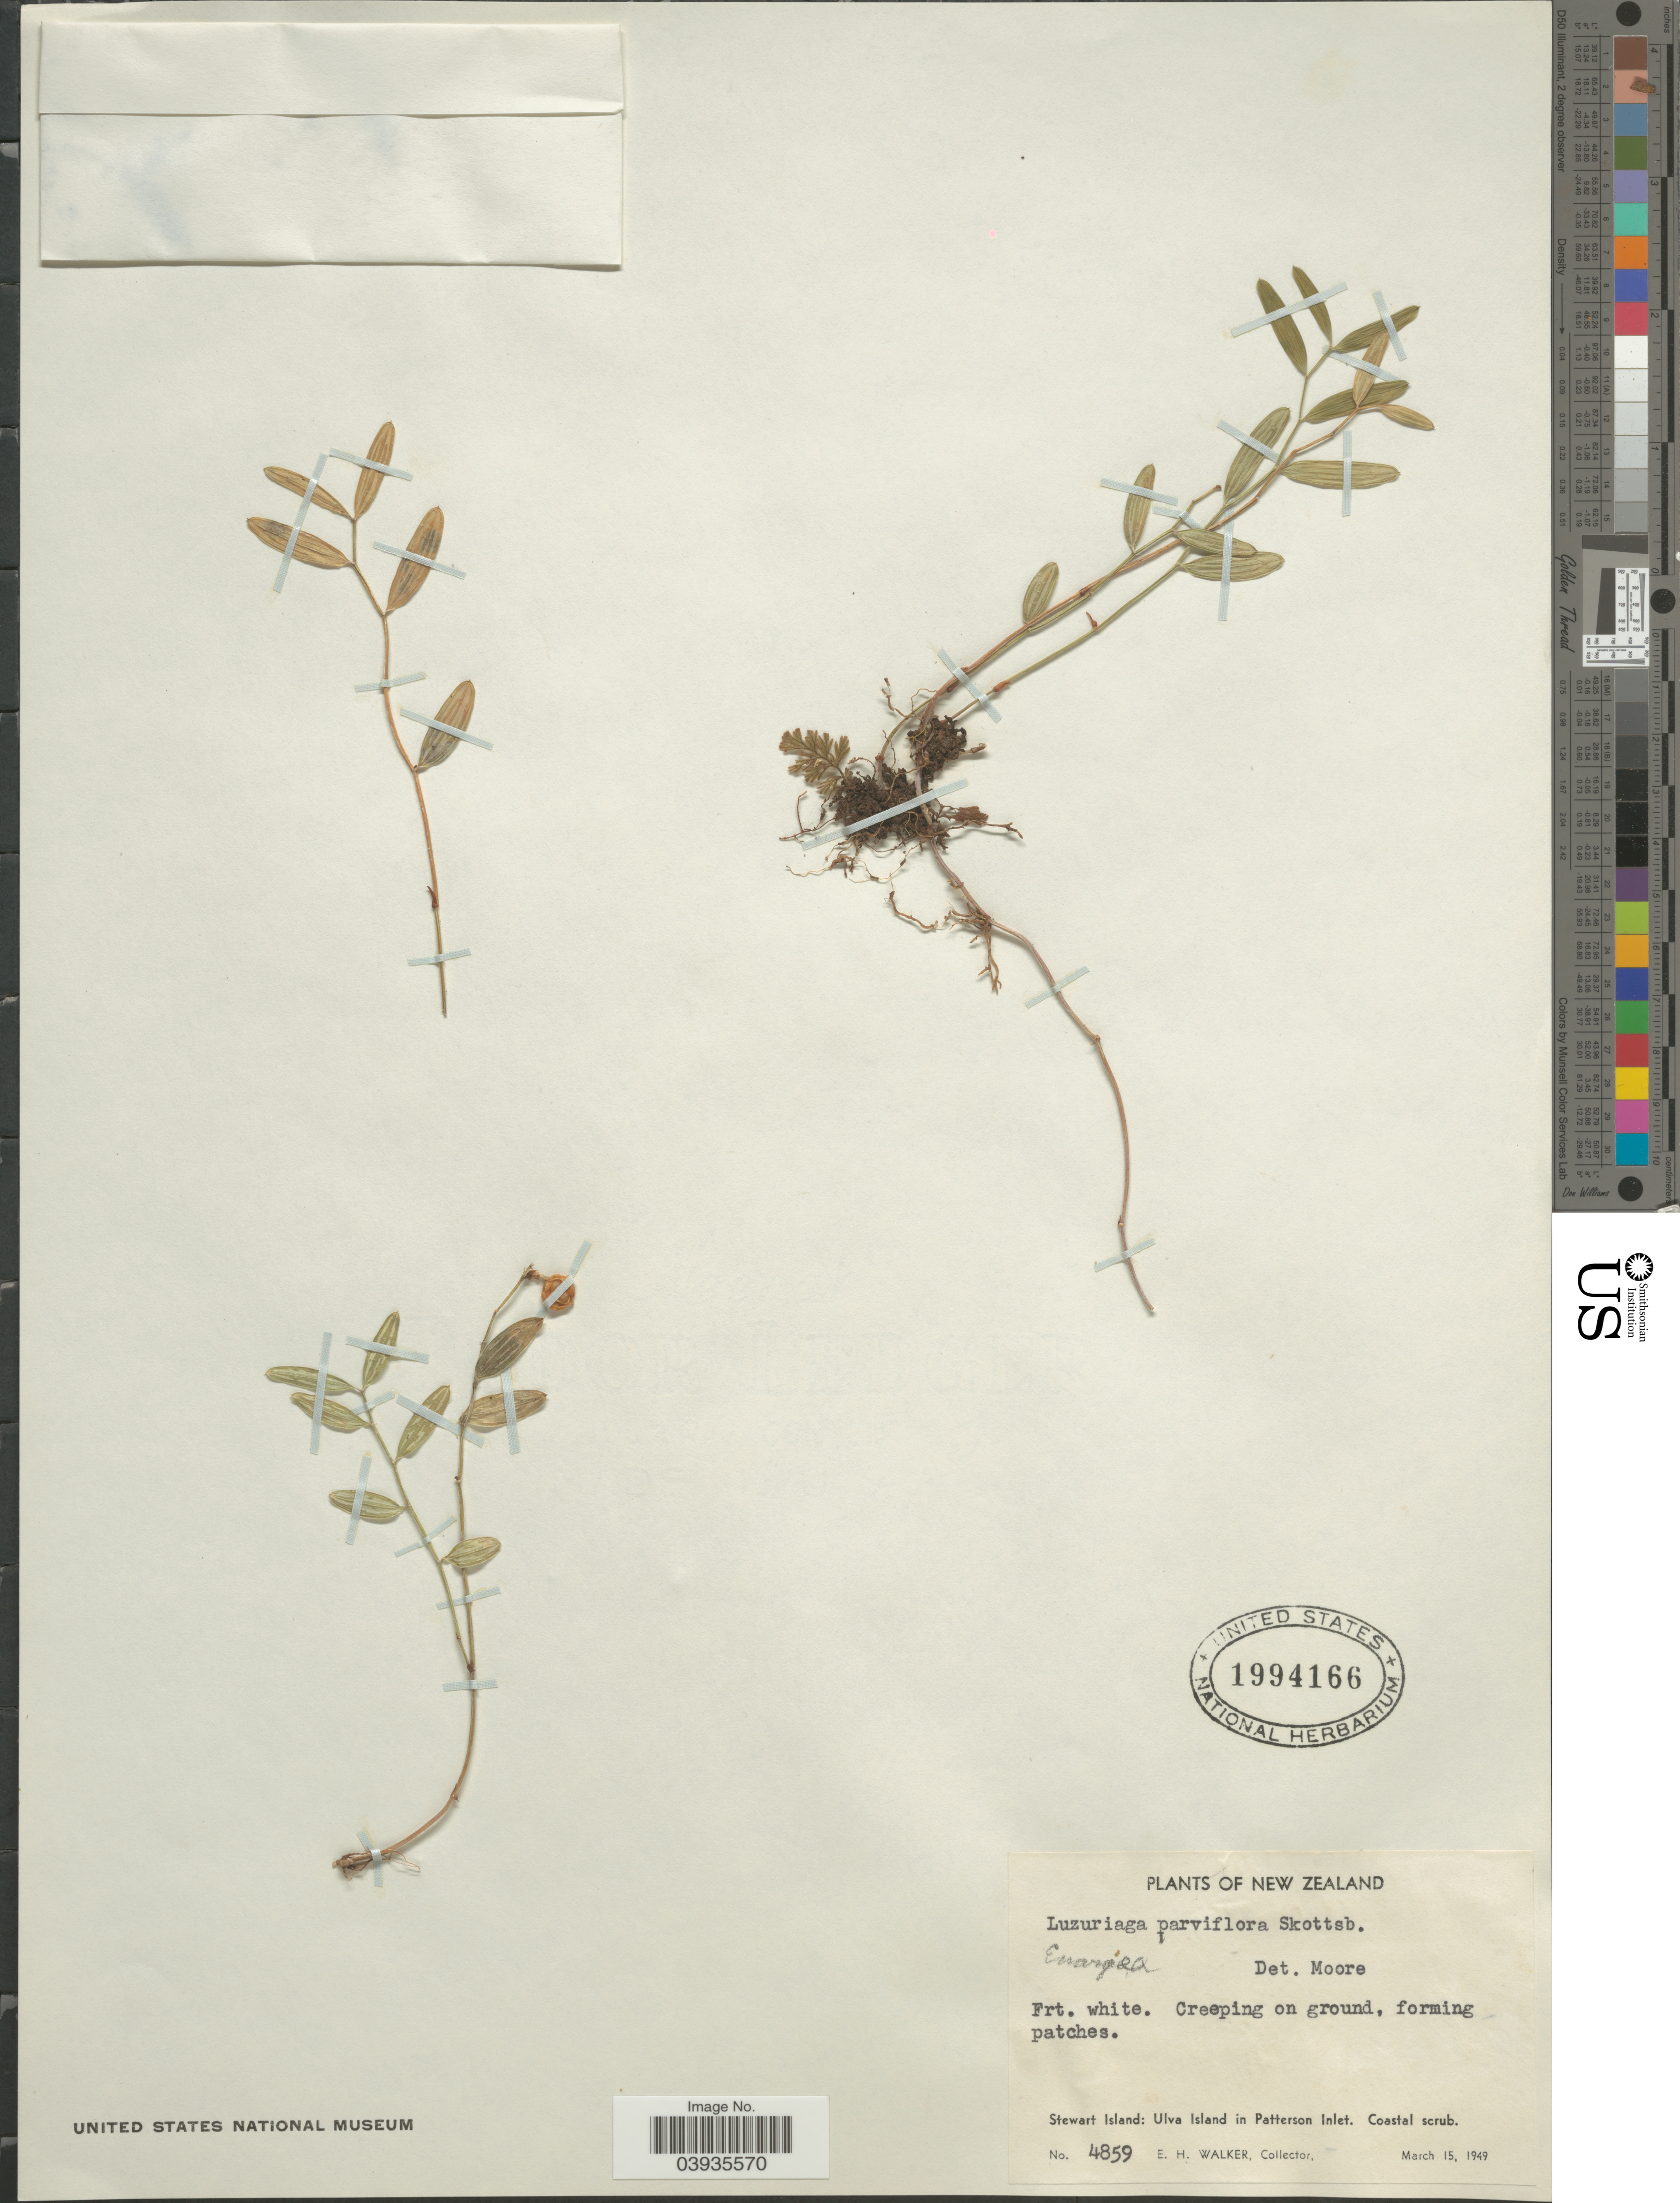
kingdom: Plantae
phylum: Tracheophyta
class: Liliopsida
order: Liliales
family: Alstroemeriaceae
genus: Luzuriaga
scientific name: Luzuriaga parviflora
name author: (Hook. f.) Kunth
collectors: E. H. Walker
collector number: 4859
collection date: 1949-03-15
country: New Zealand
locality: Stewart Island: Ulva Island in Patterson Inlet.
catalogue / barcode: US 1994166